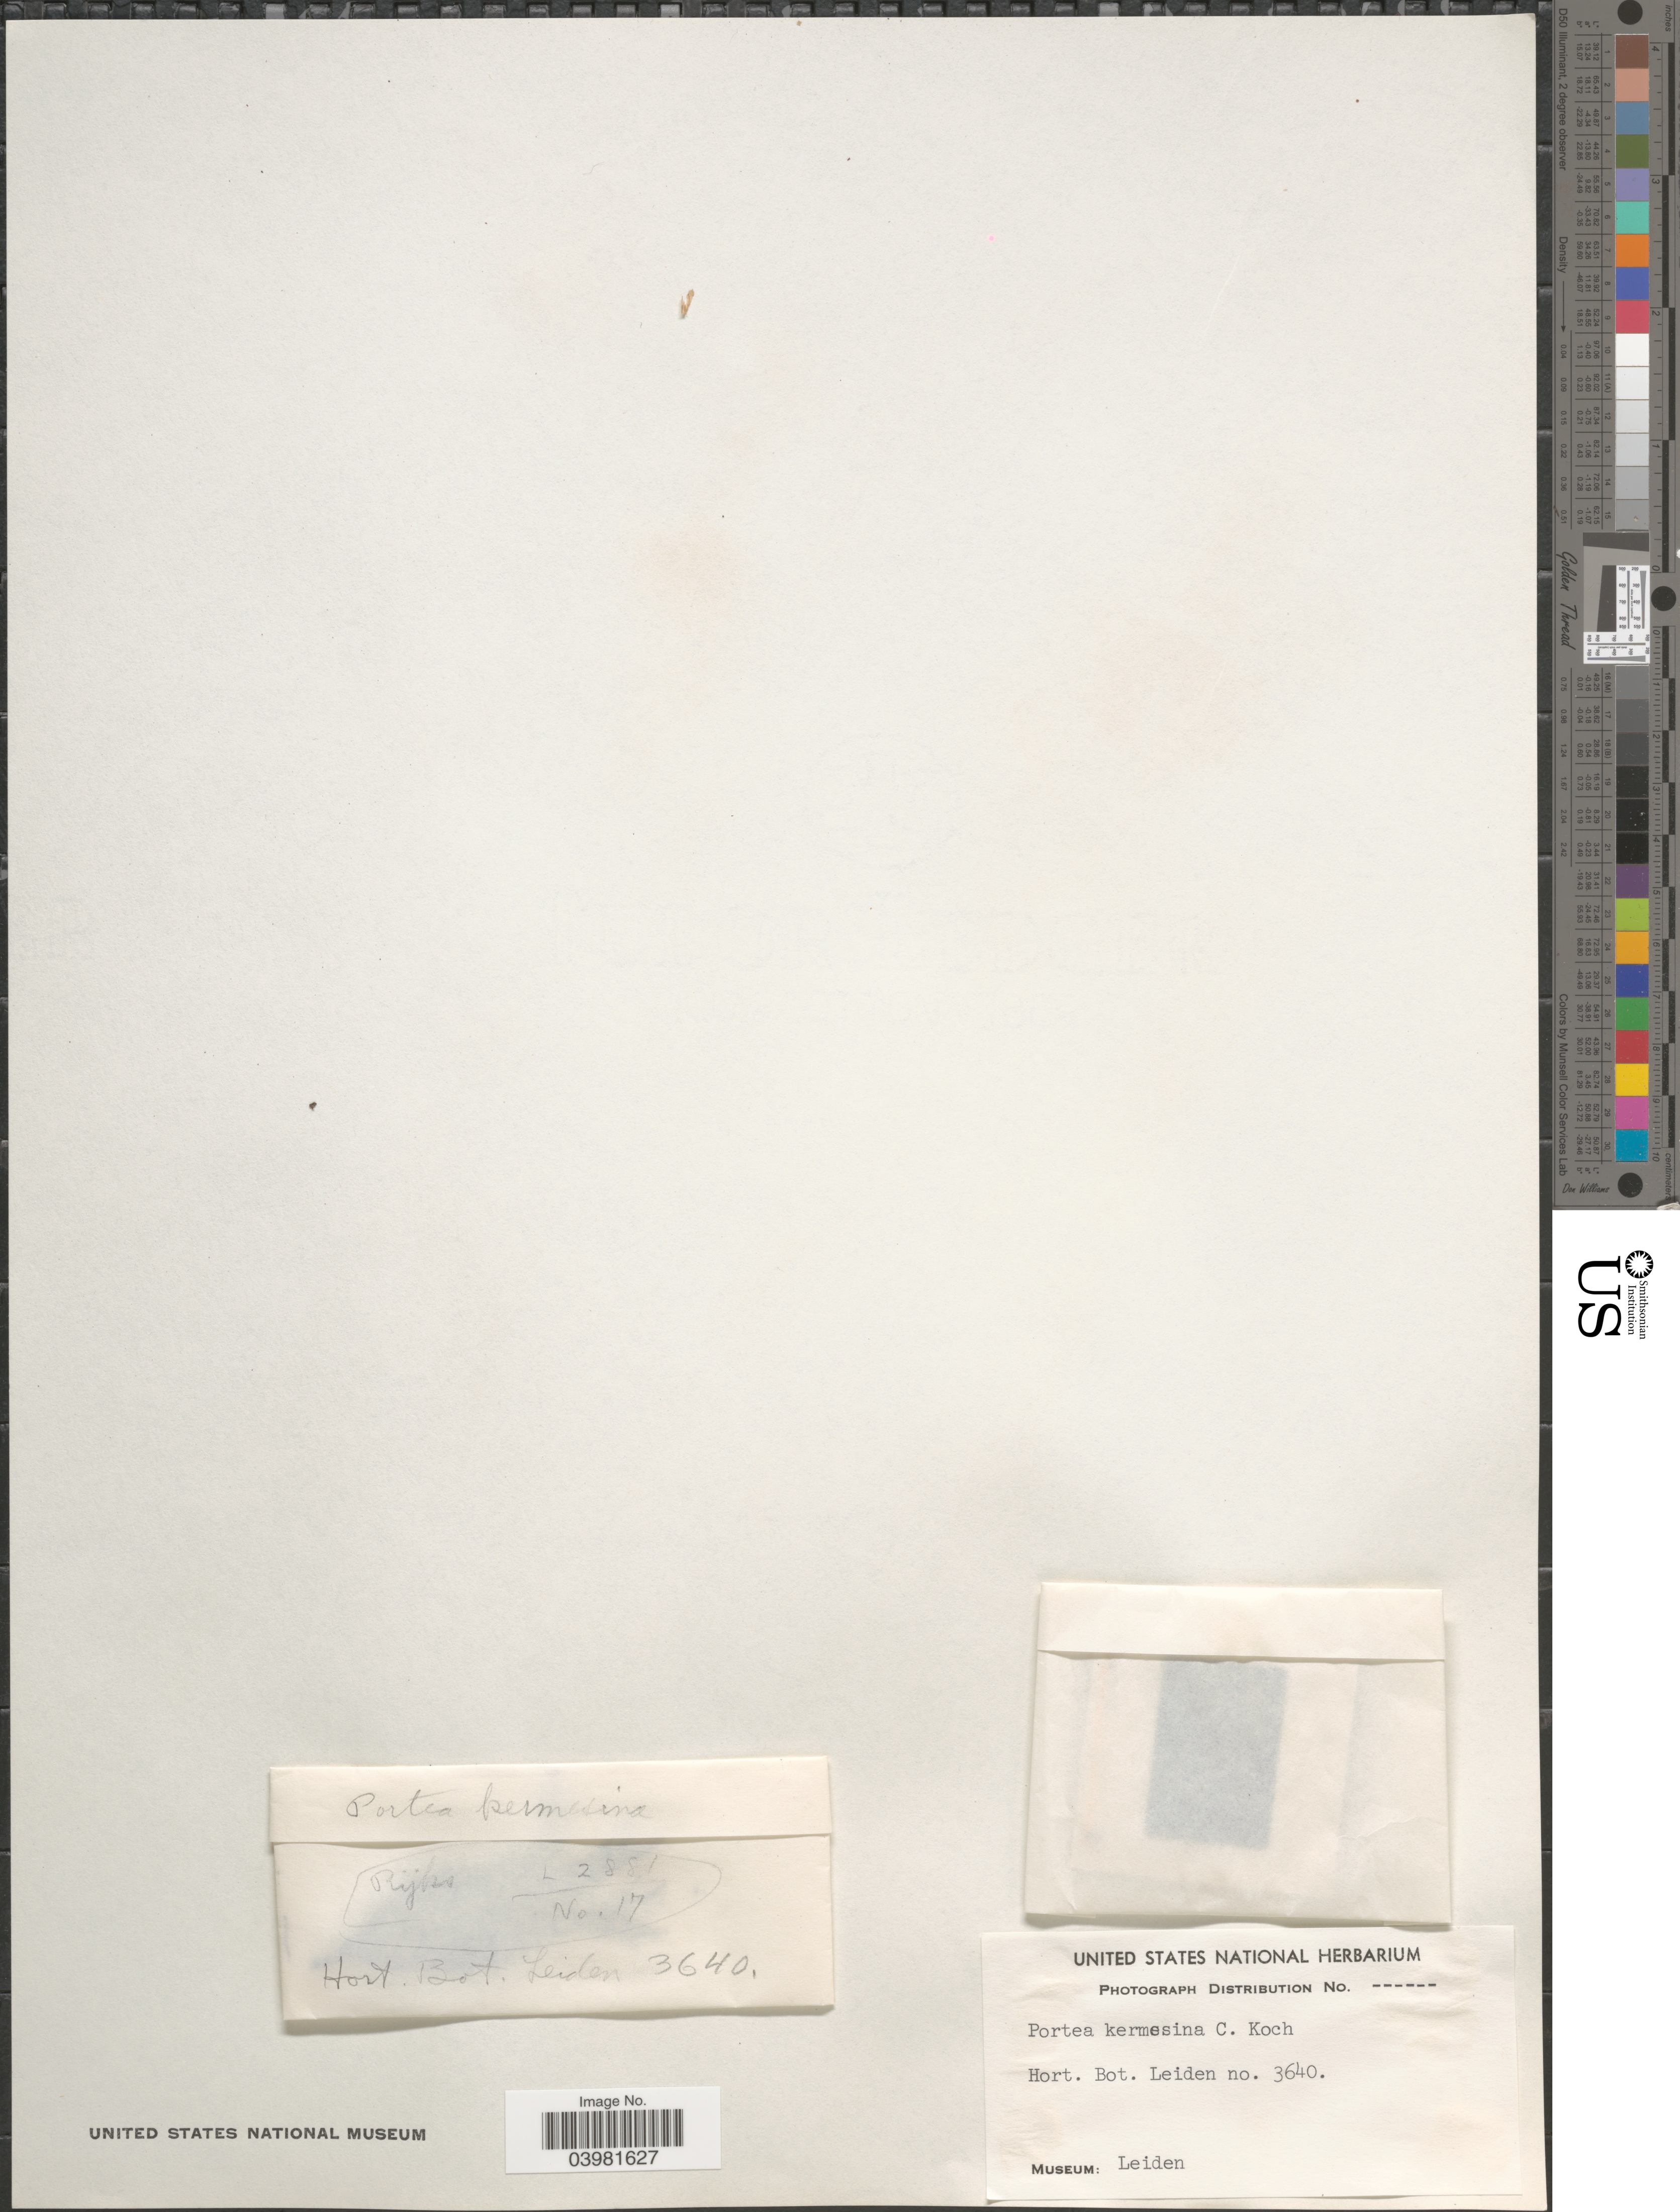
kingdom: Plantae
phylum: Tracheophyta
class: Liliopsida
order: Poales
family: Bromeliaceae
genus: Portea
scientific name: Portea kermesina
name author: Brongn. ex K. Koch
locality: Hort. Bot. Leiden no. 3640.